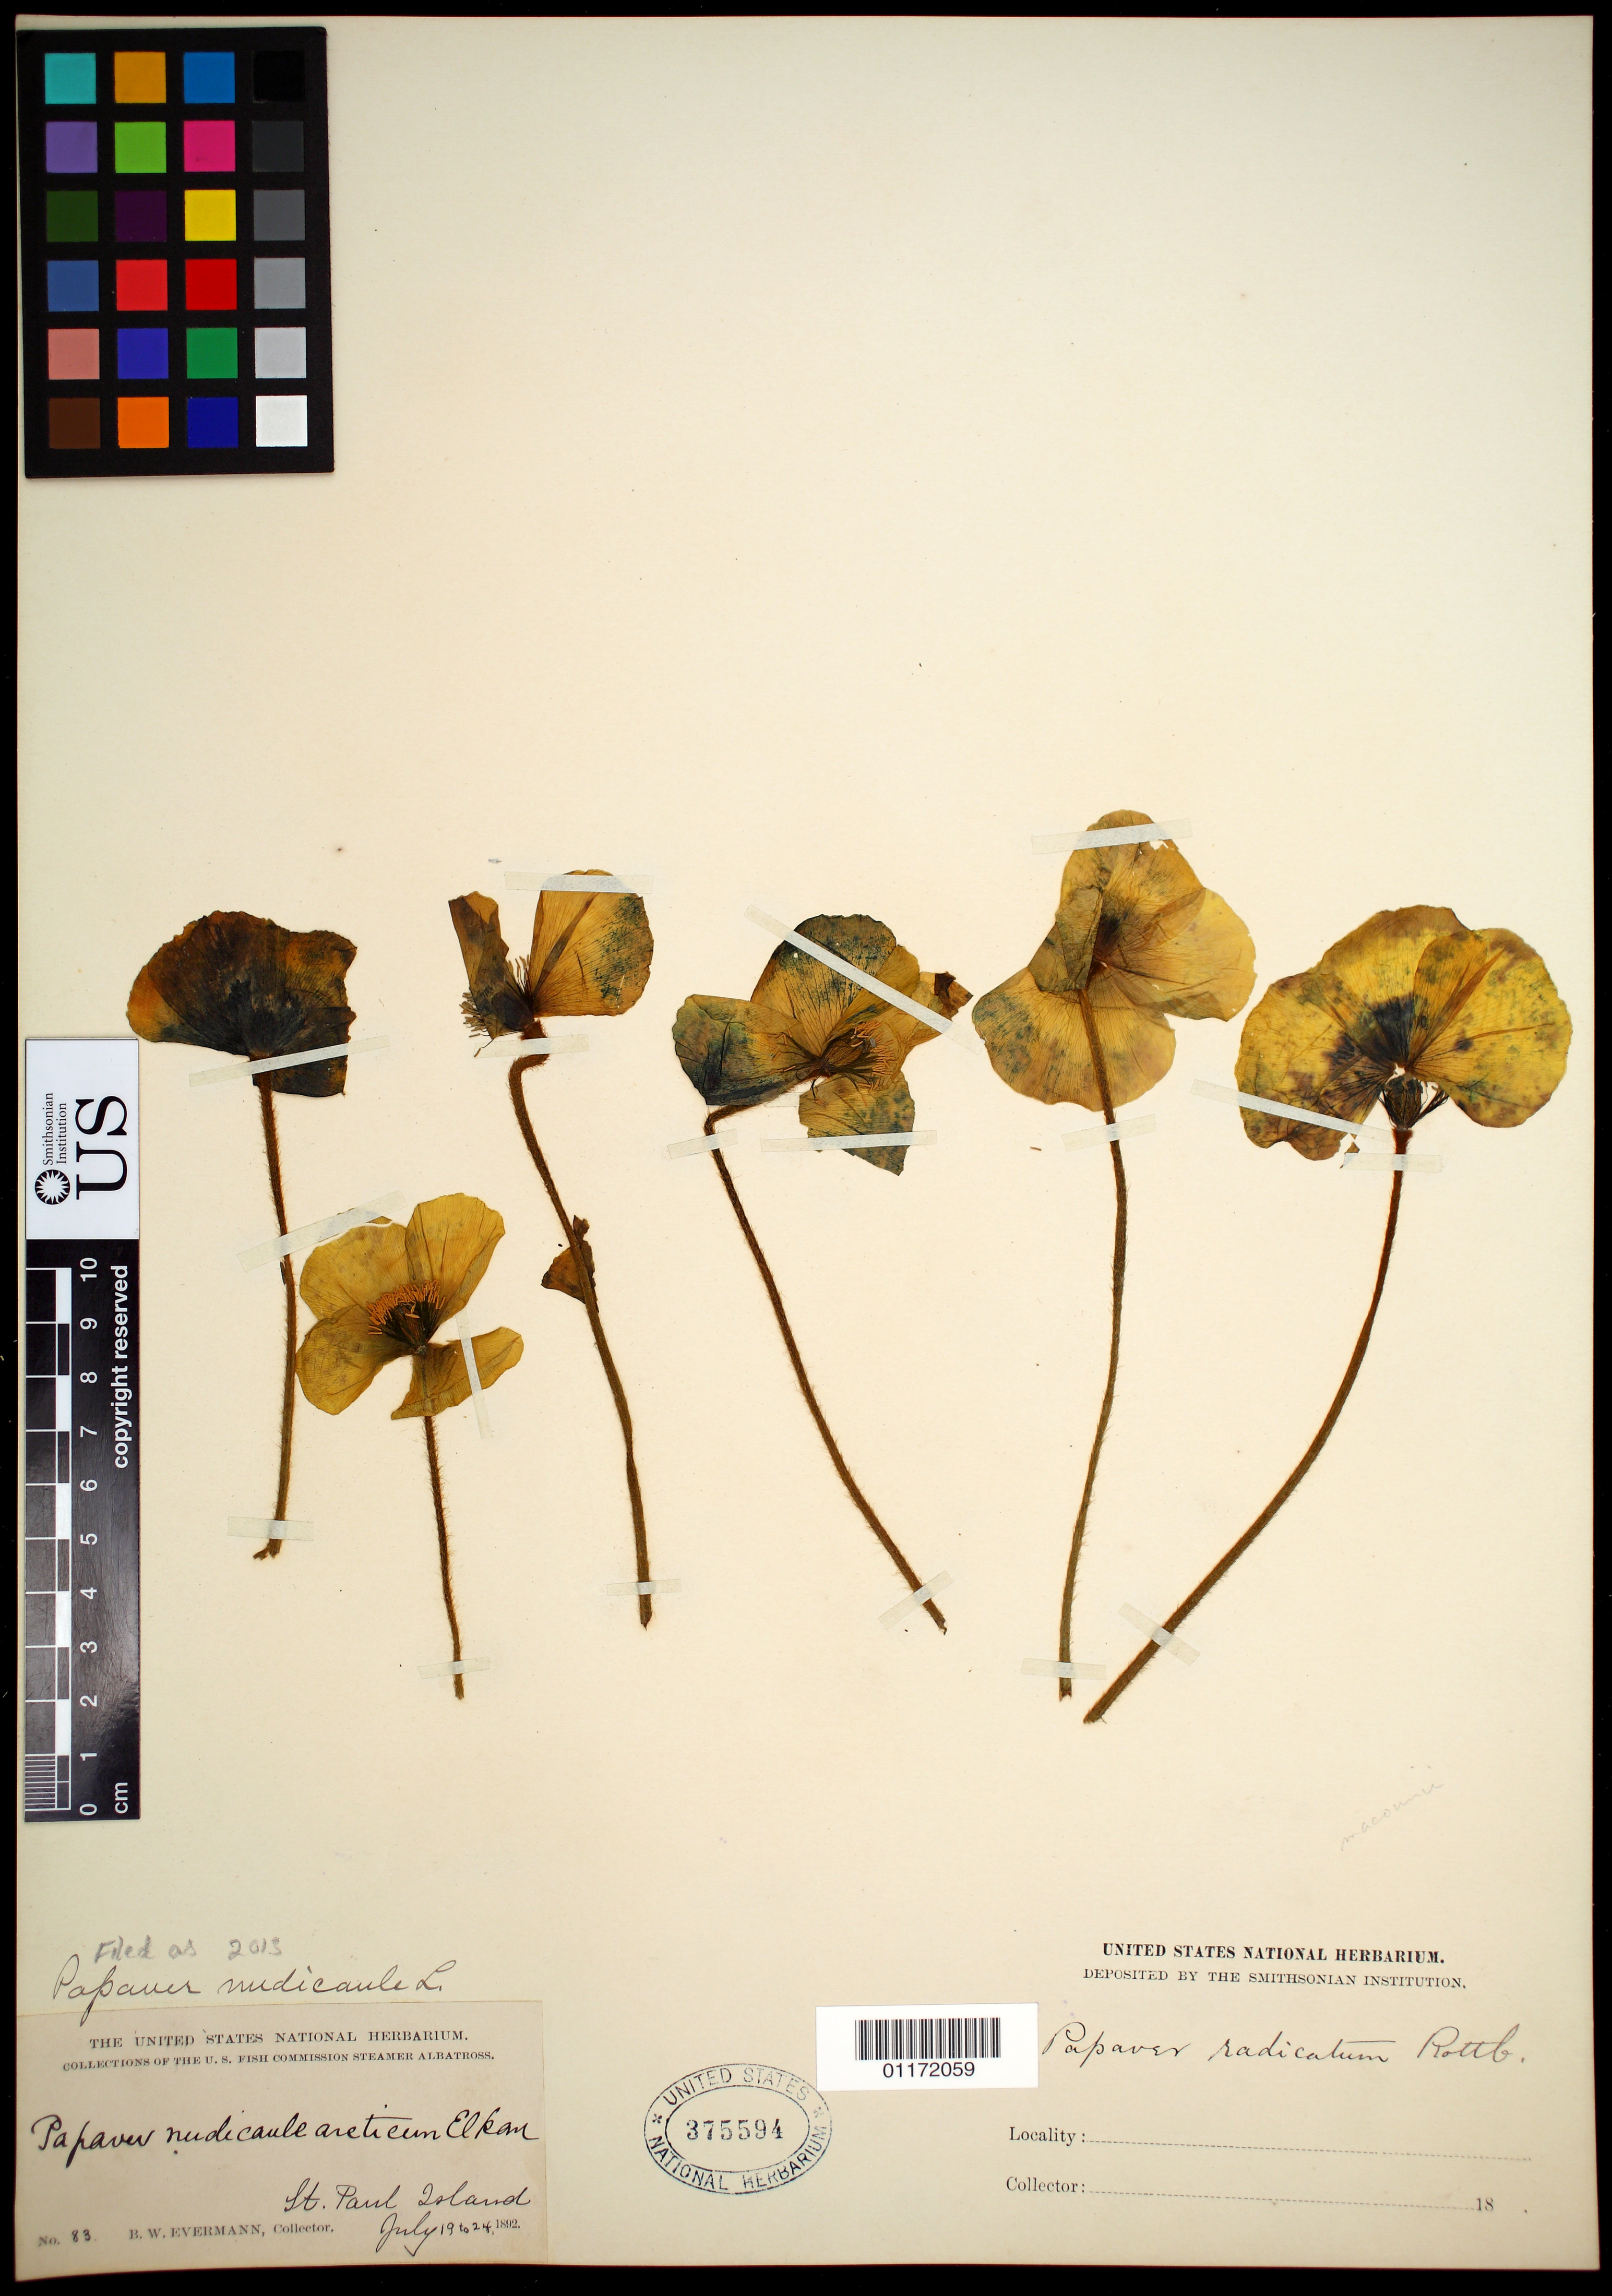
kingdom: Plantae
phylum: Tracheophyta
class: Magnoliopsida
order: Ranunculales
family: Papaveraceae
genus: Papaver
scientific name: Papaver nudicaule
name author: L.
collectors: B. W. Evermann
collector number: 83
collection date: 1892-07-19/1892-07-24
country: United States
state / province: Alaska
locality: St. Paul Island.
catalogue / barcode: US 375594